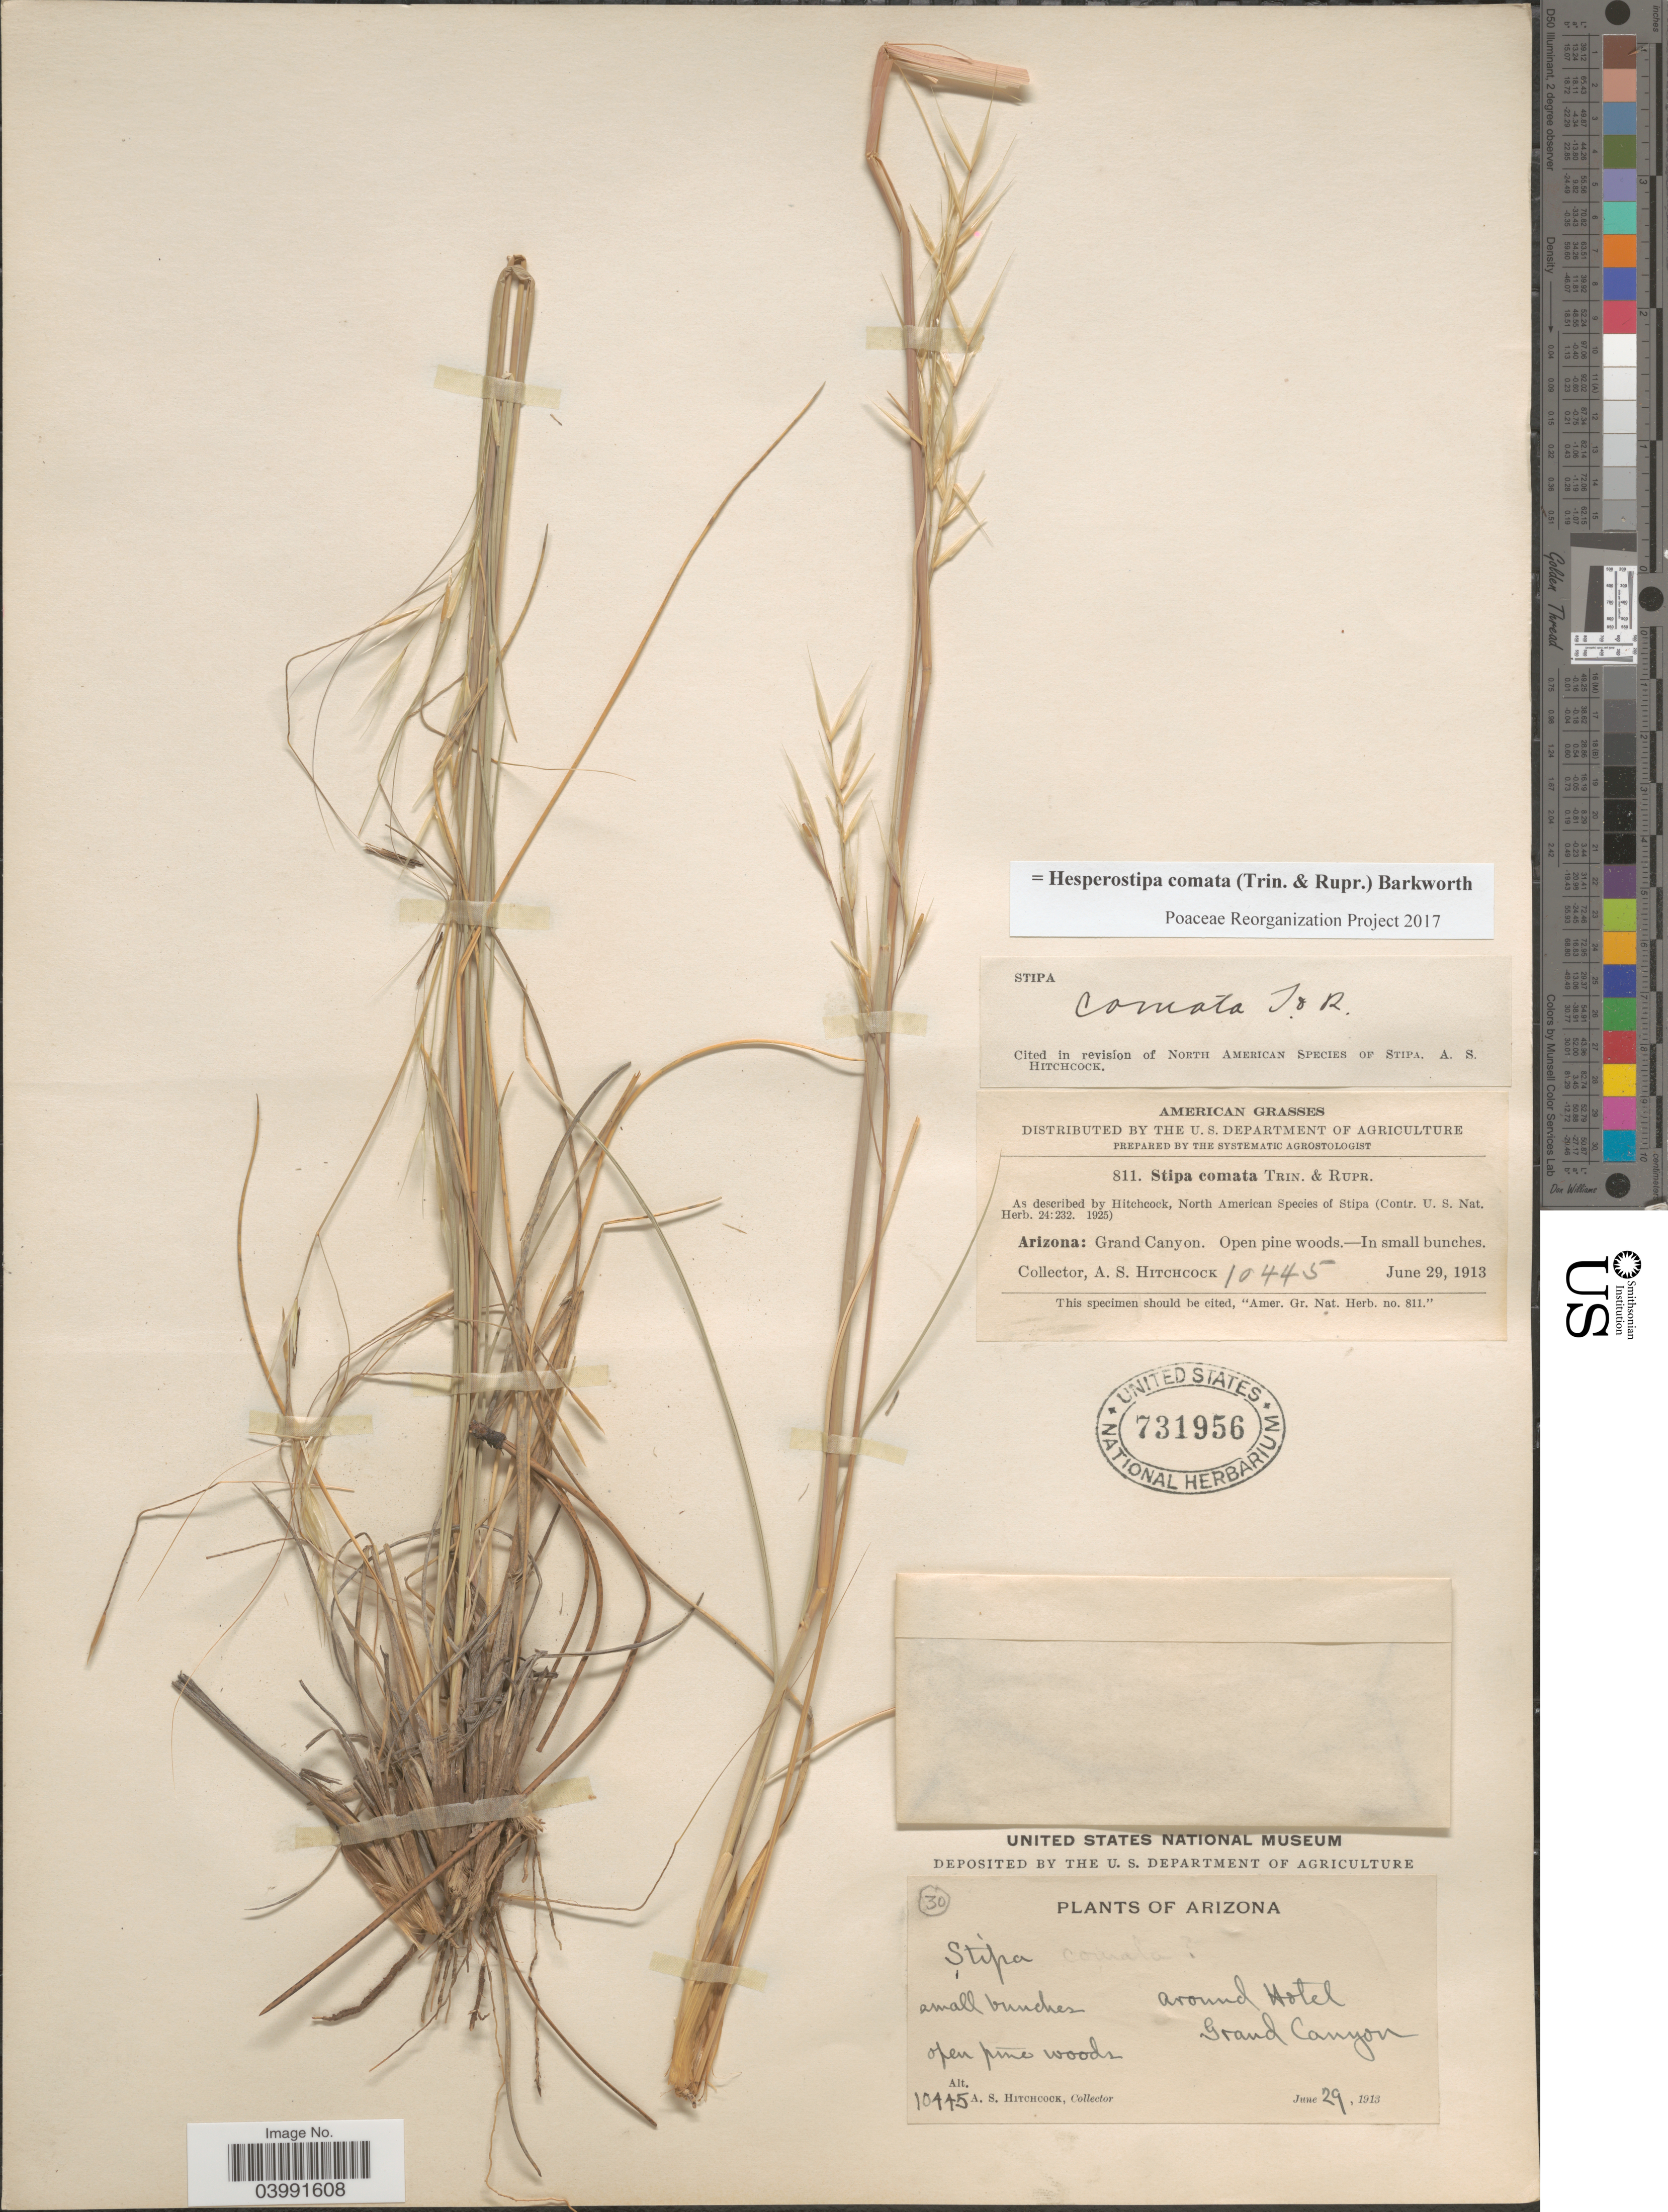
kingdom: Plantae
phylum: Tracheophyta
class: Liliopsida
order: Poales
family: Poaceae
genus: Hesperostipa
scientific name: Hesperostipa comata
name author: (Trin. & Rupr.) Barkworth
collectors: A. S. Hitchcock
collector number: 10445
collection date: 1913-06-29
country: United States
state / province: Arizona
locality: Around Hotel. Grand Canyon.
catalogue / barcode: US 731956